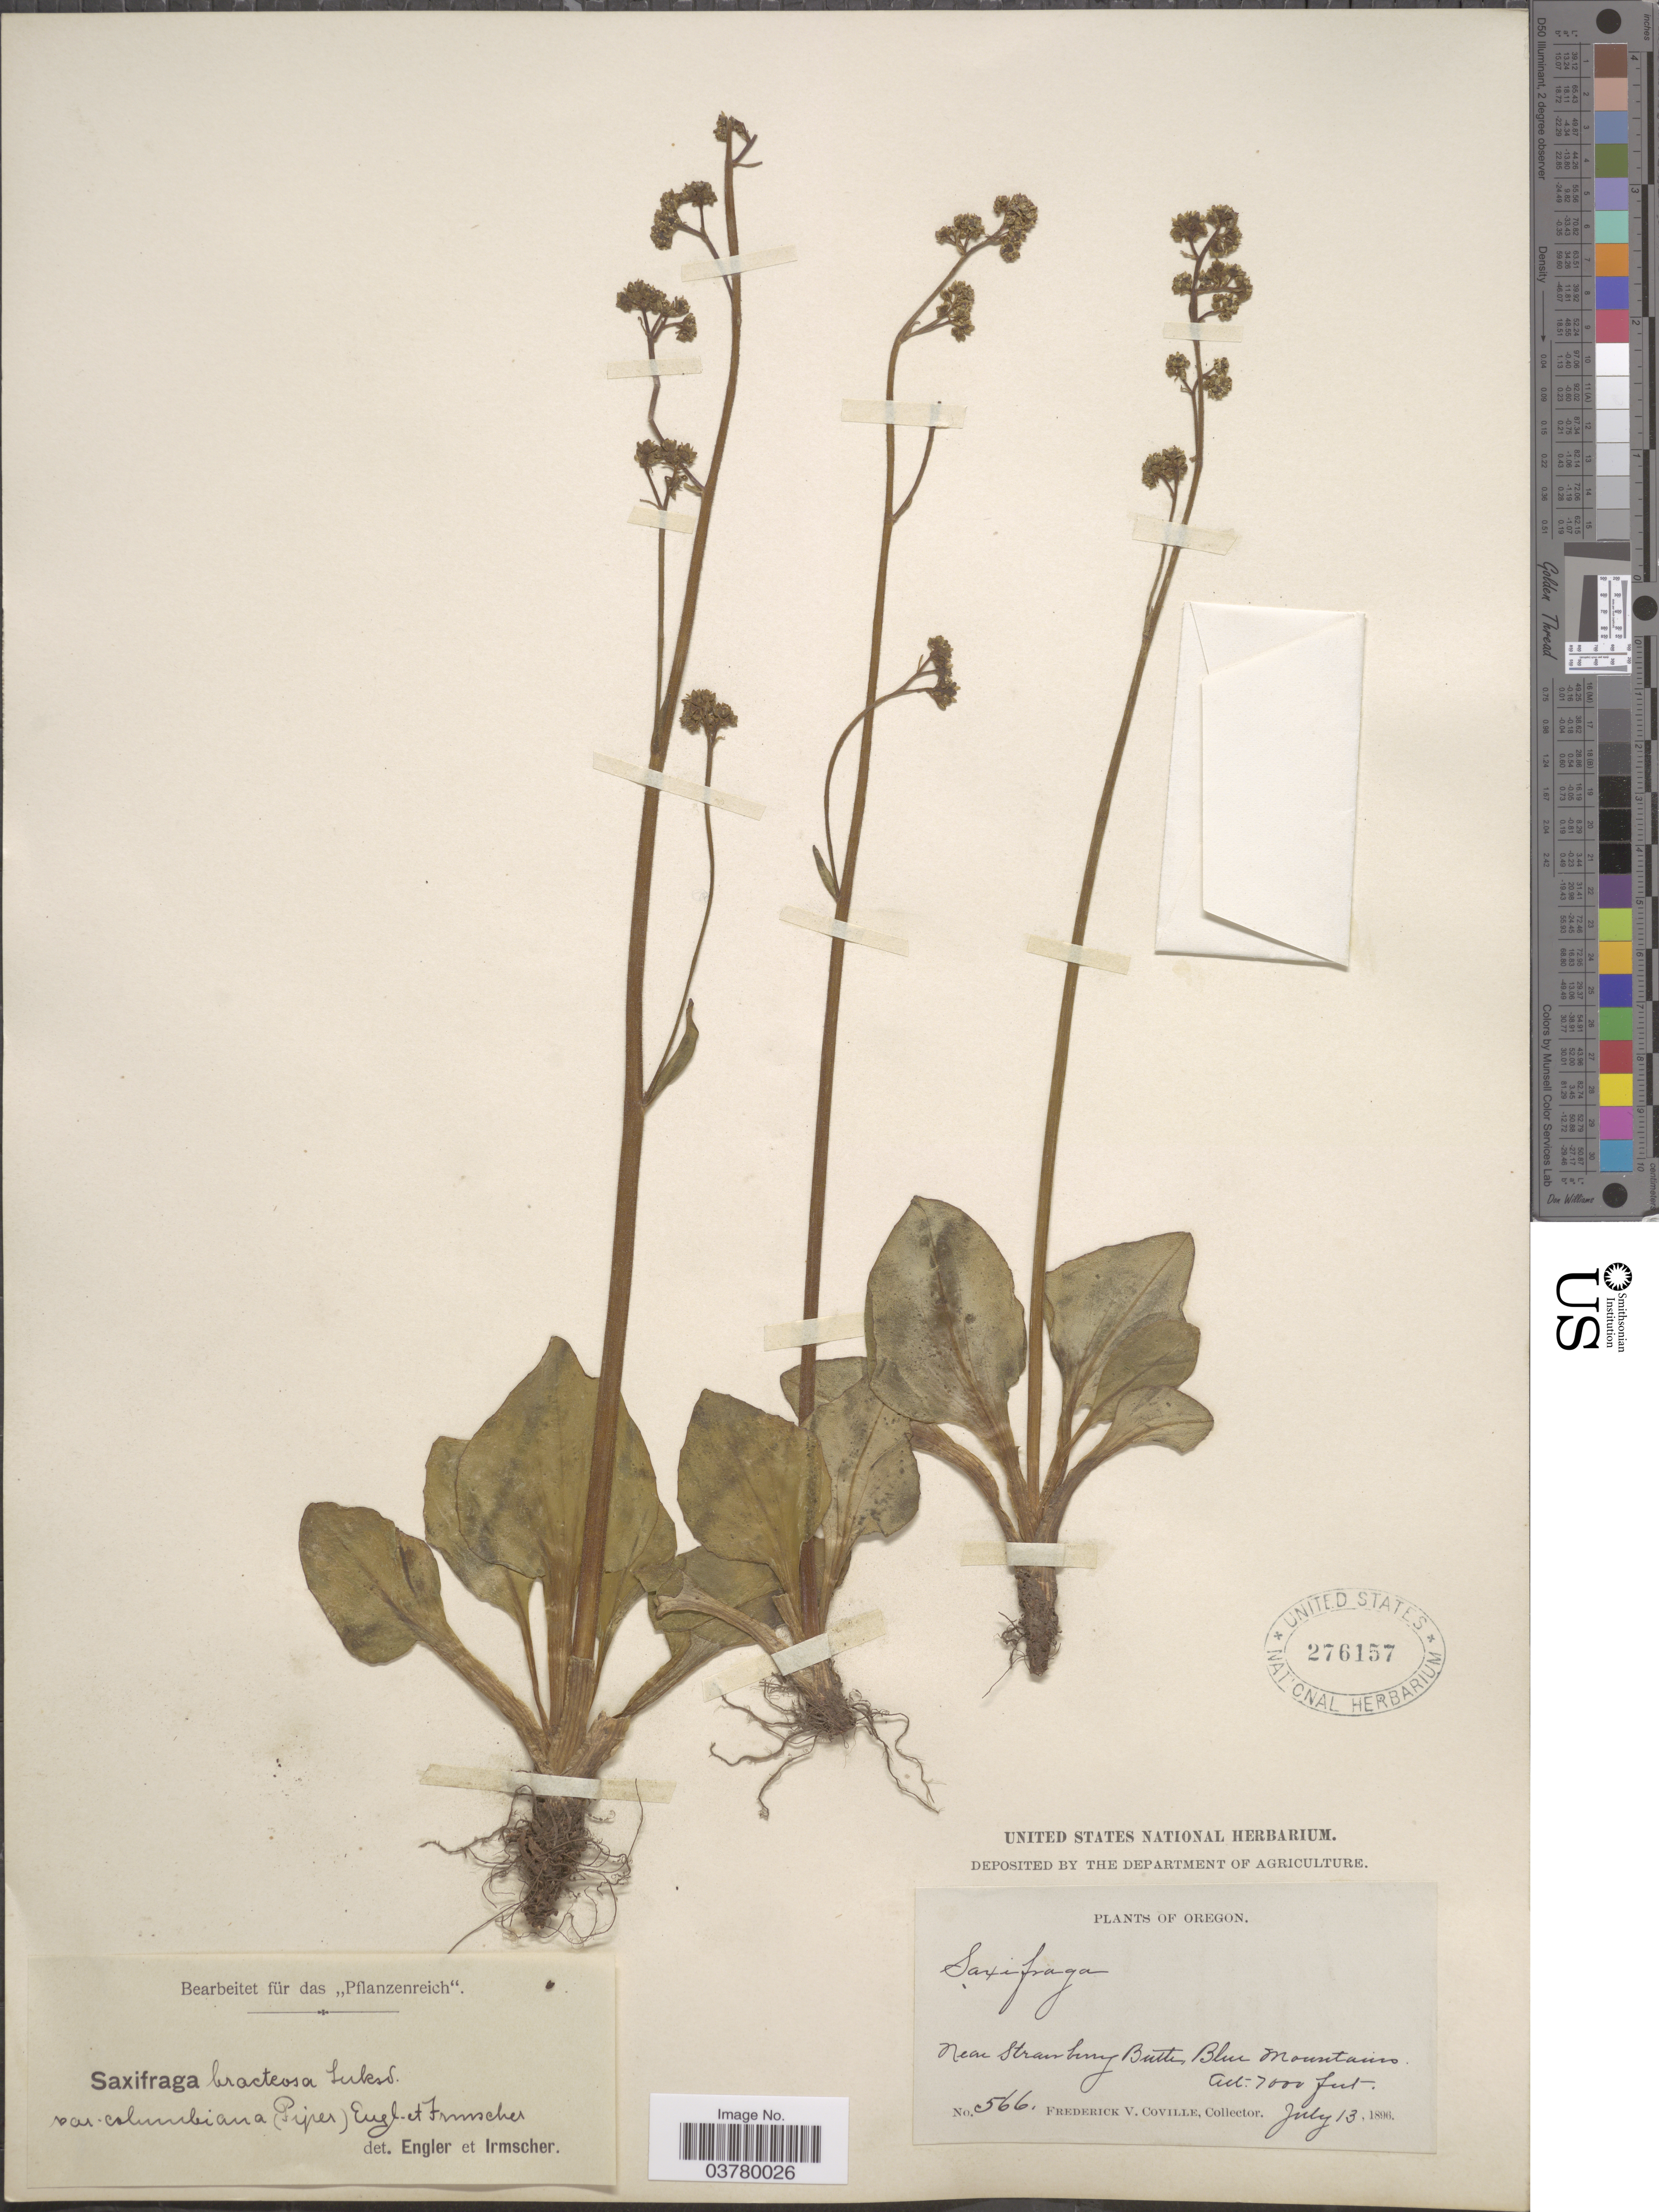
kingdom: Plantae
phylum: Tracheophyta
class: Magnoliopsida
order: Saxifragales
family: Saxifragaceae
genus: Micranthes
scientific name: Micranthes nidifica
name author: (Greene) Small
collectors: F. V. Coville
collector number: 566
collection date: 1896-07-13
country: United States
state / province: Oregon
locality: Near Strawberry Butte Blue Mountains.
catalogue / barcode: US 276157